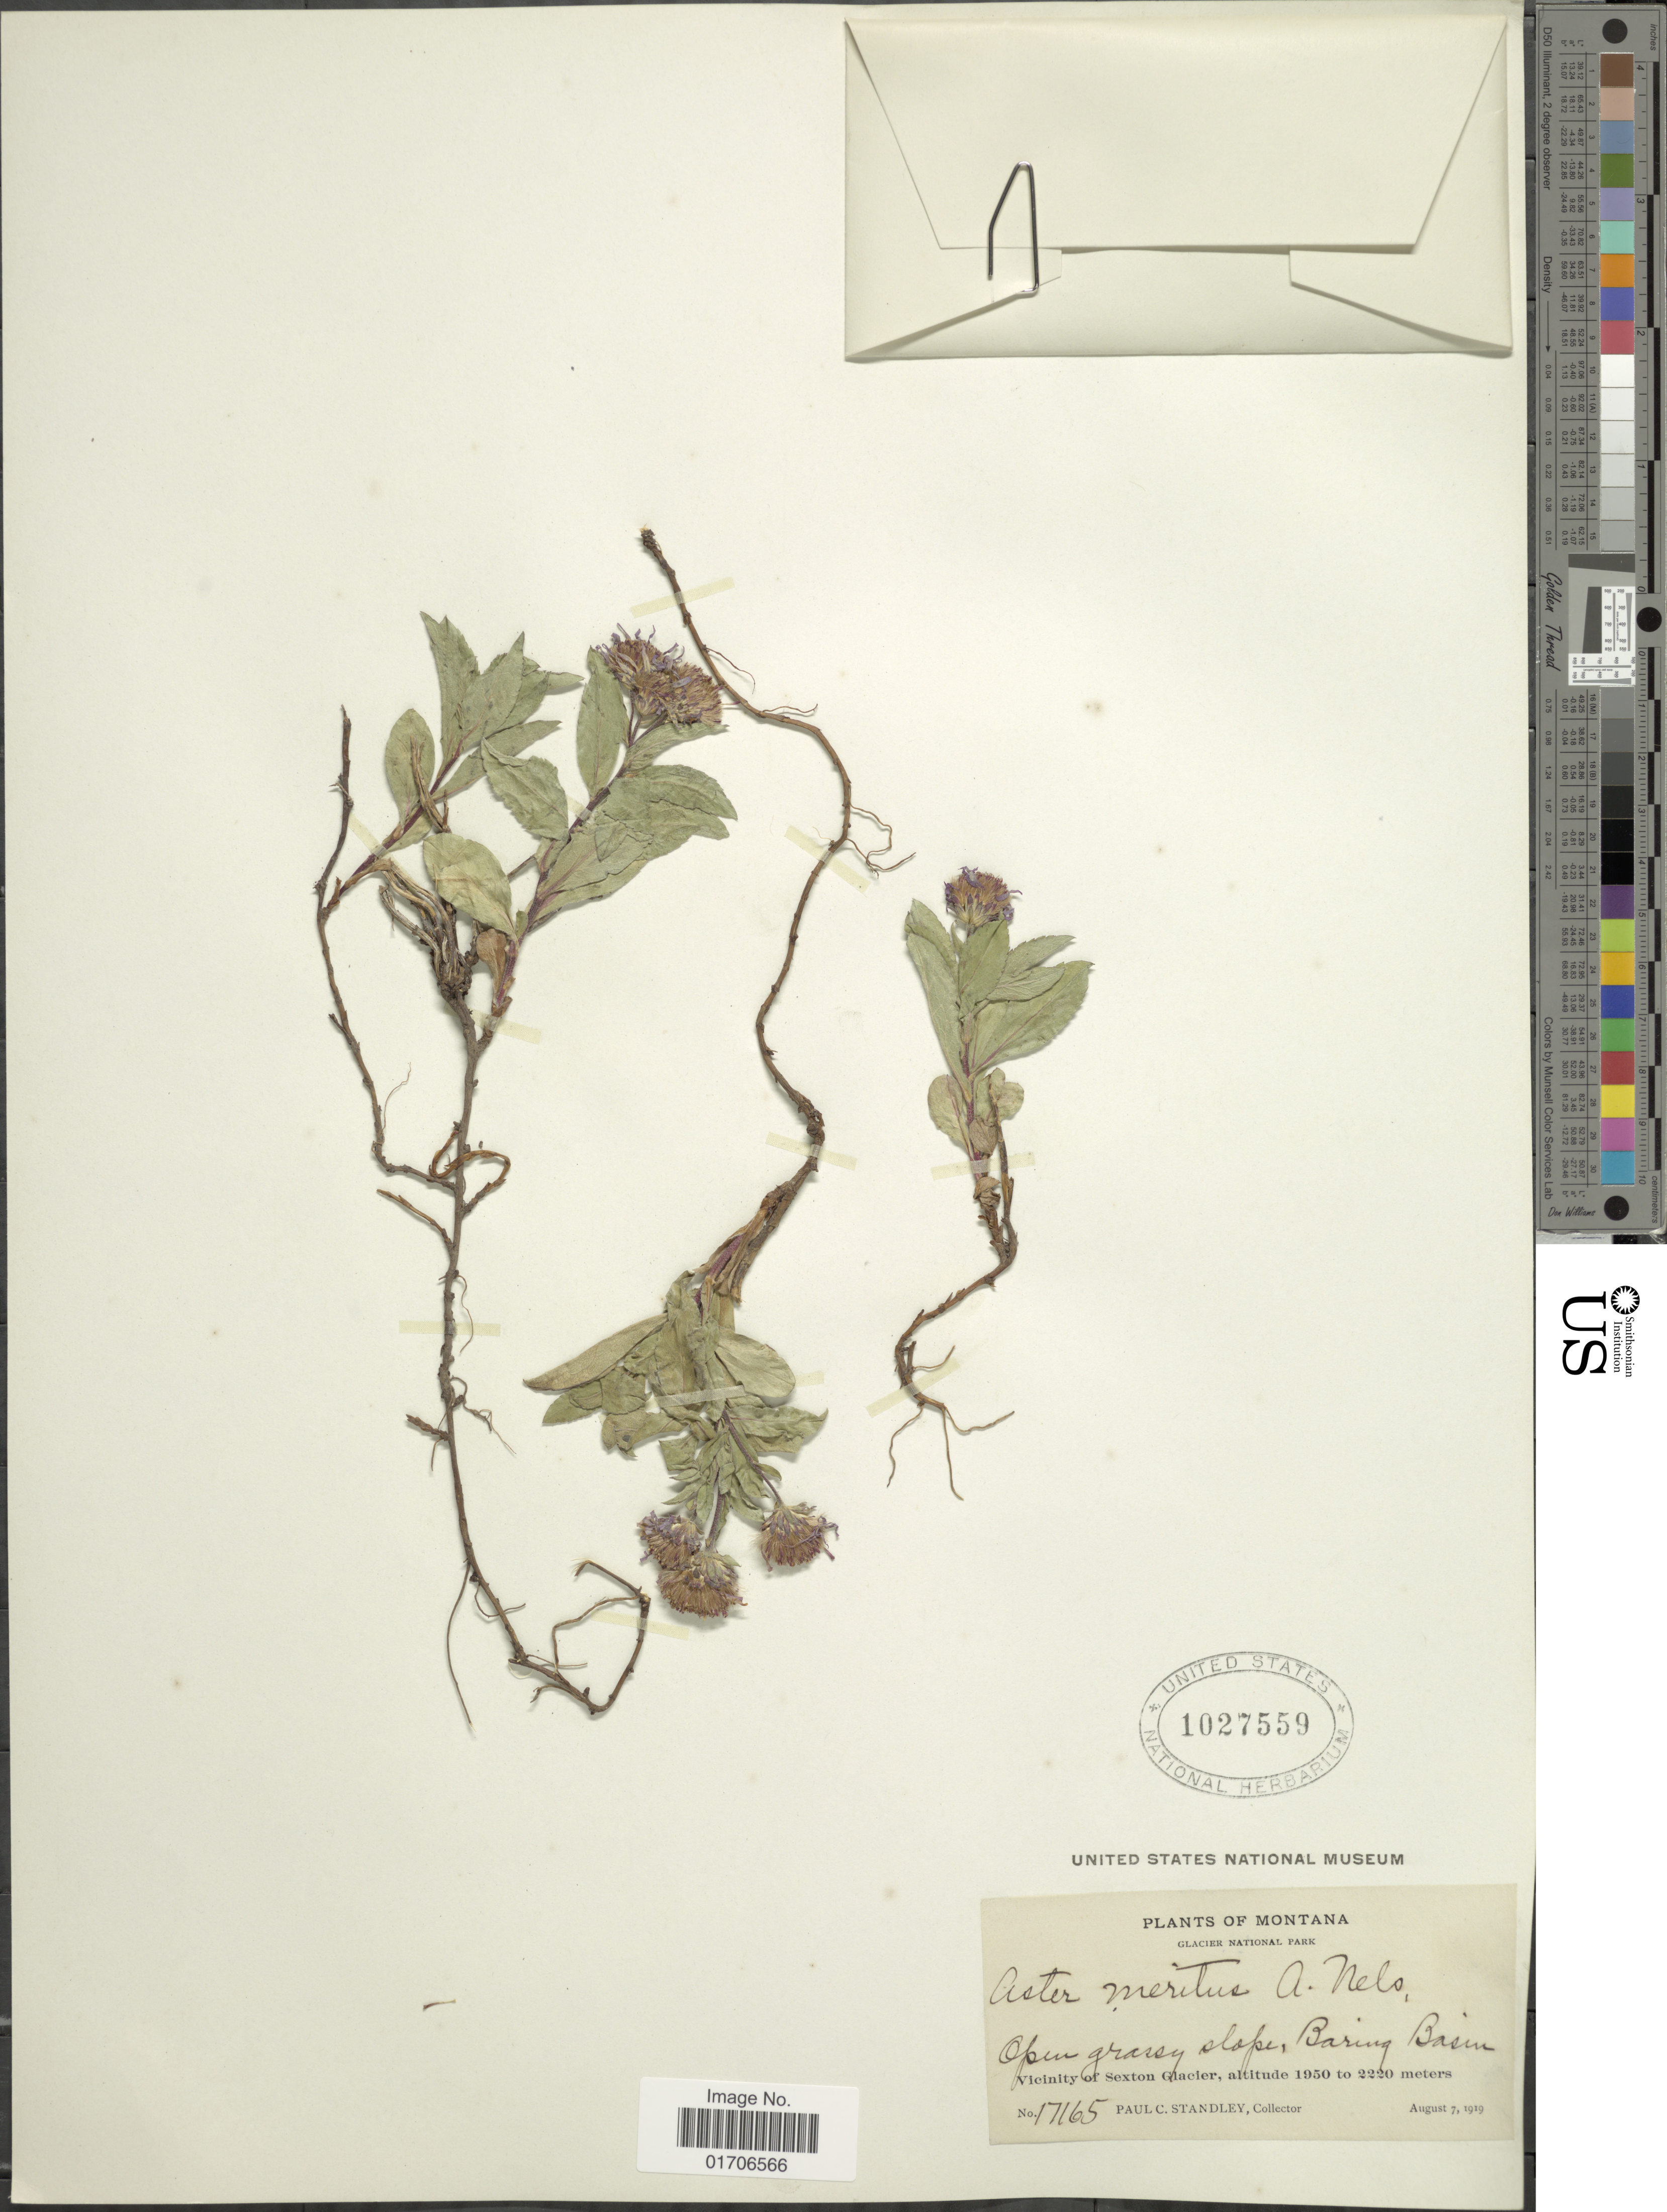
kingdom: Plantae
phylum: Tracheophyta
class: Magnoliopsida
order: Asterales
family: Asteraceae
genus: Eurybia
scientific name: Eurybia merita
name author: (A. Nelson) G.L. Nesom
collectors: P. C. Standley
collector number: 17165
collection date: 1919-08-07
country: United States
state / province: Montana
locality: Glacier National Park. Open grassy slope, Baring Basin. Vicinity of Sexton Glacier.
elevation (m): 1950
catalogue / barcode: US 1027559